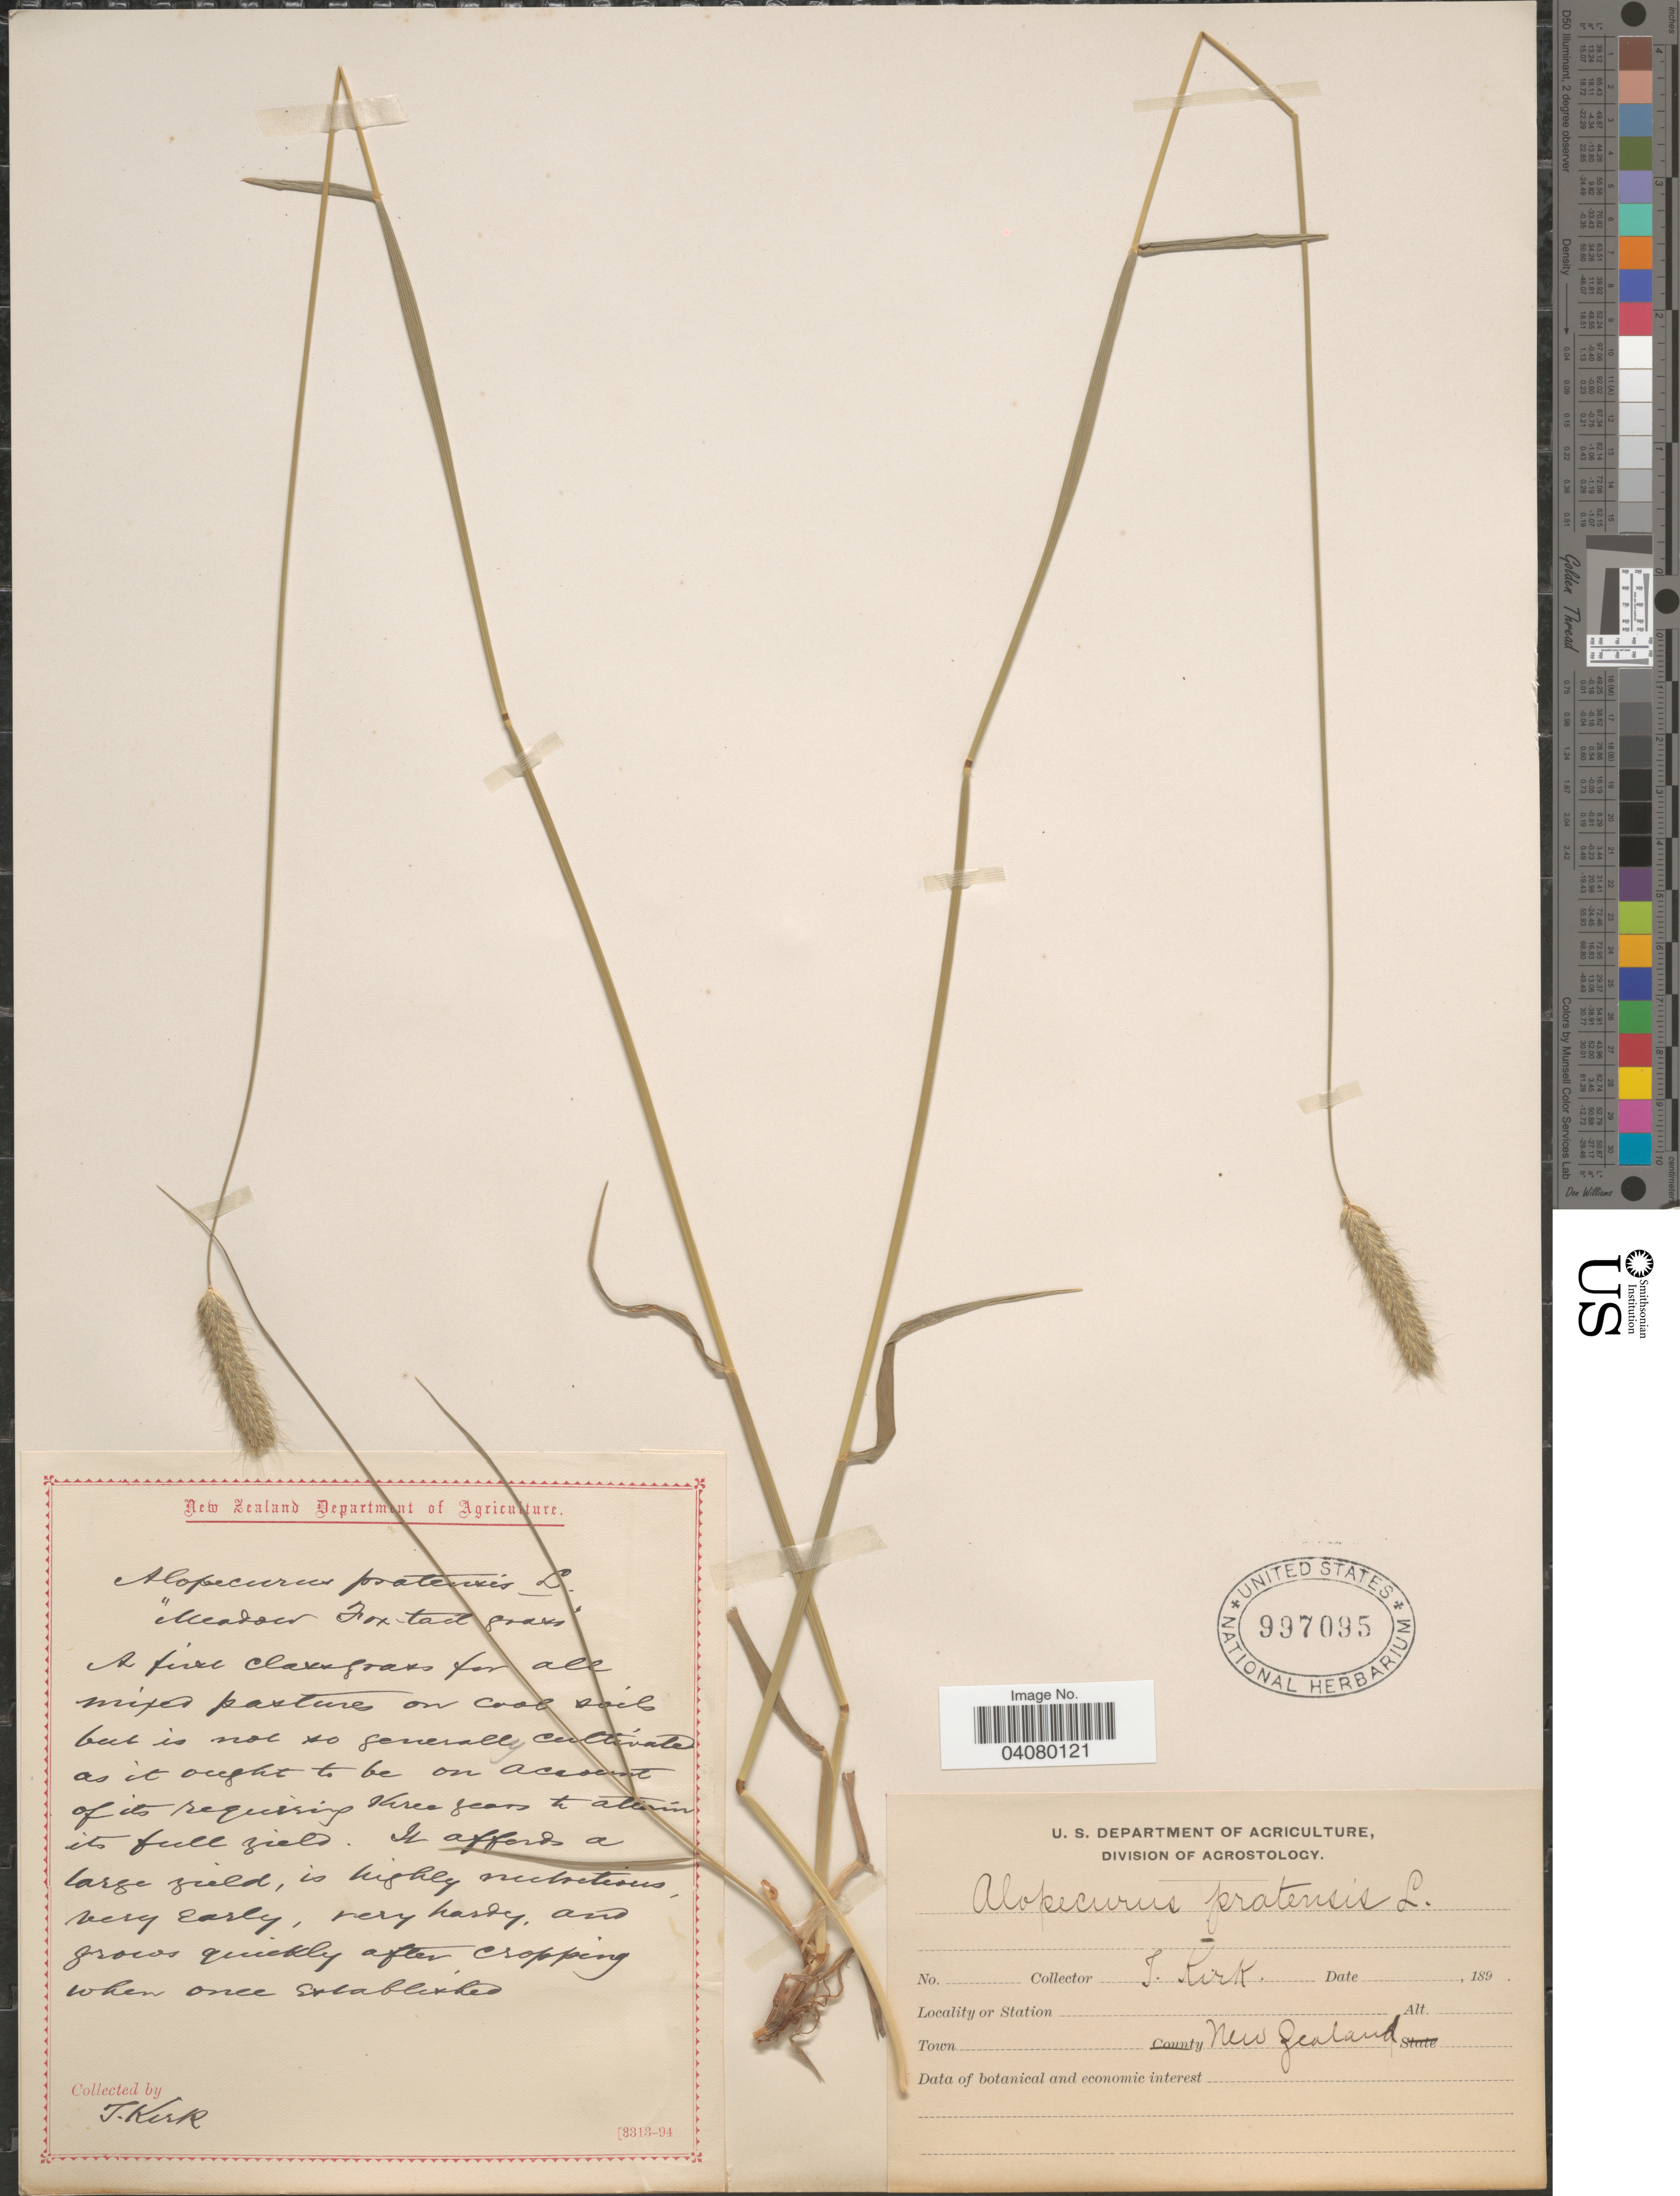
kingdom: Plantae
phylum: Tracheophyta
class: Liliopsida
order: Poales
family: Poaceae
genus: Alopecurus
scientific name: Alopecurus pratensis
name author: L.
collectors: J. Kirk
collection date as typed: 189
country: New Zealand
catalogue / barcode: US 997095